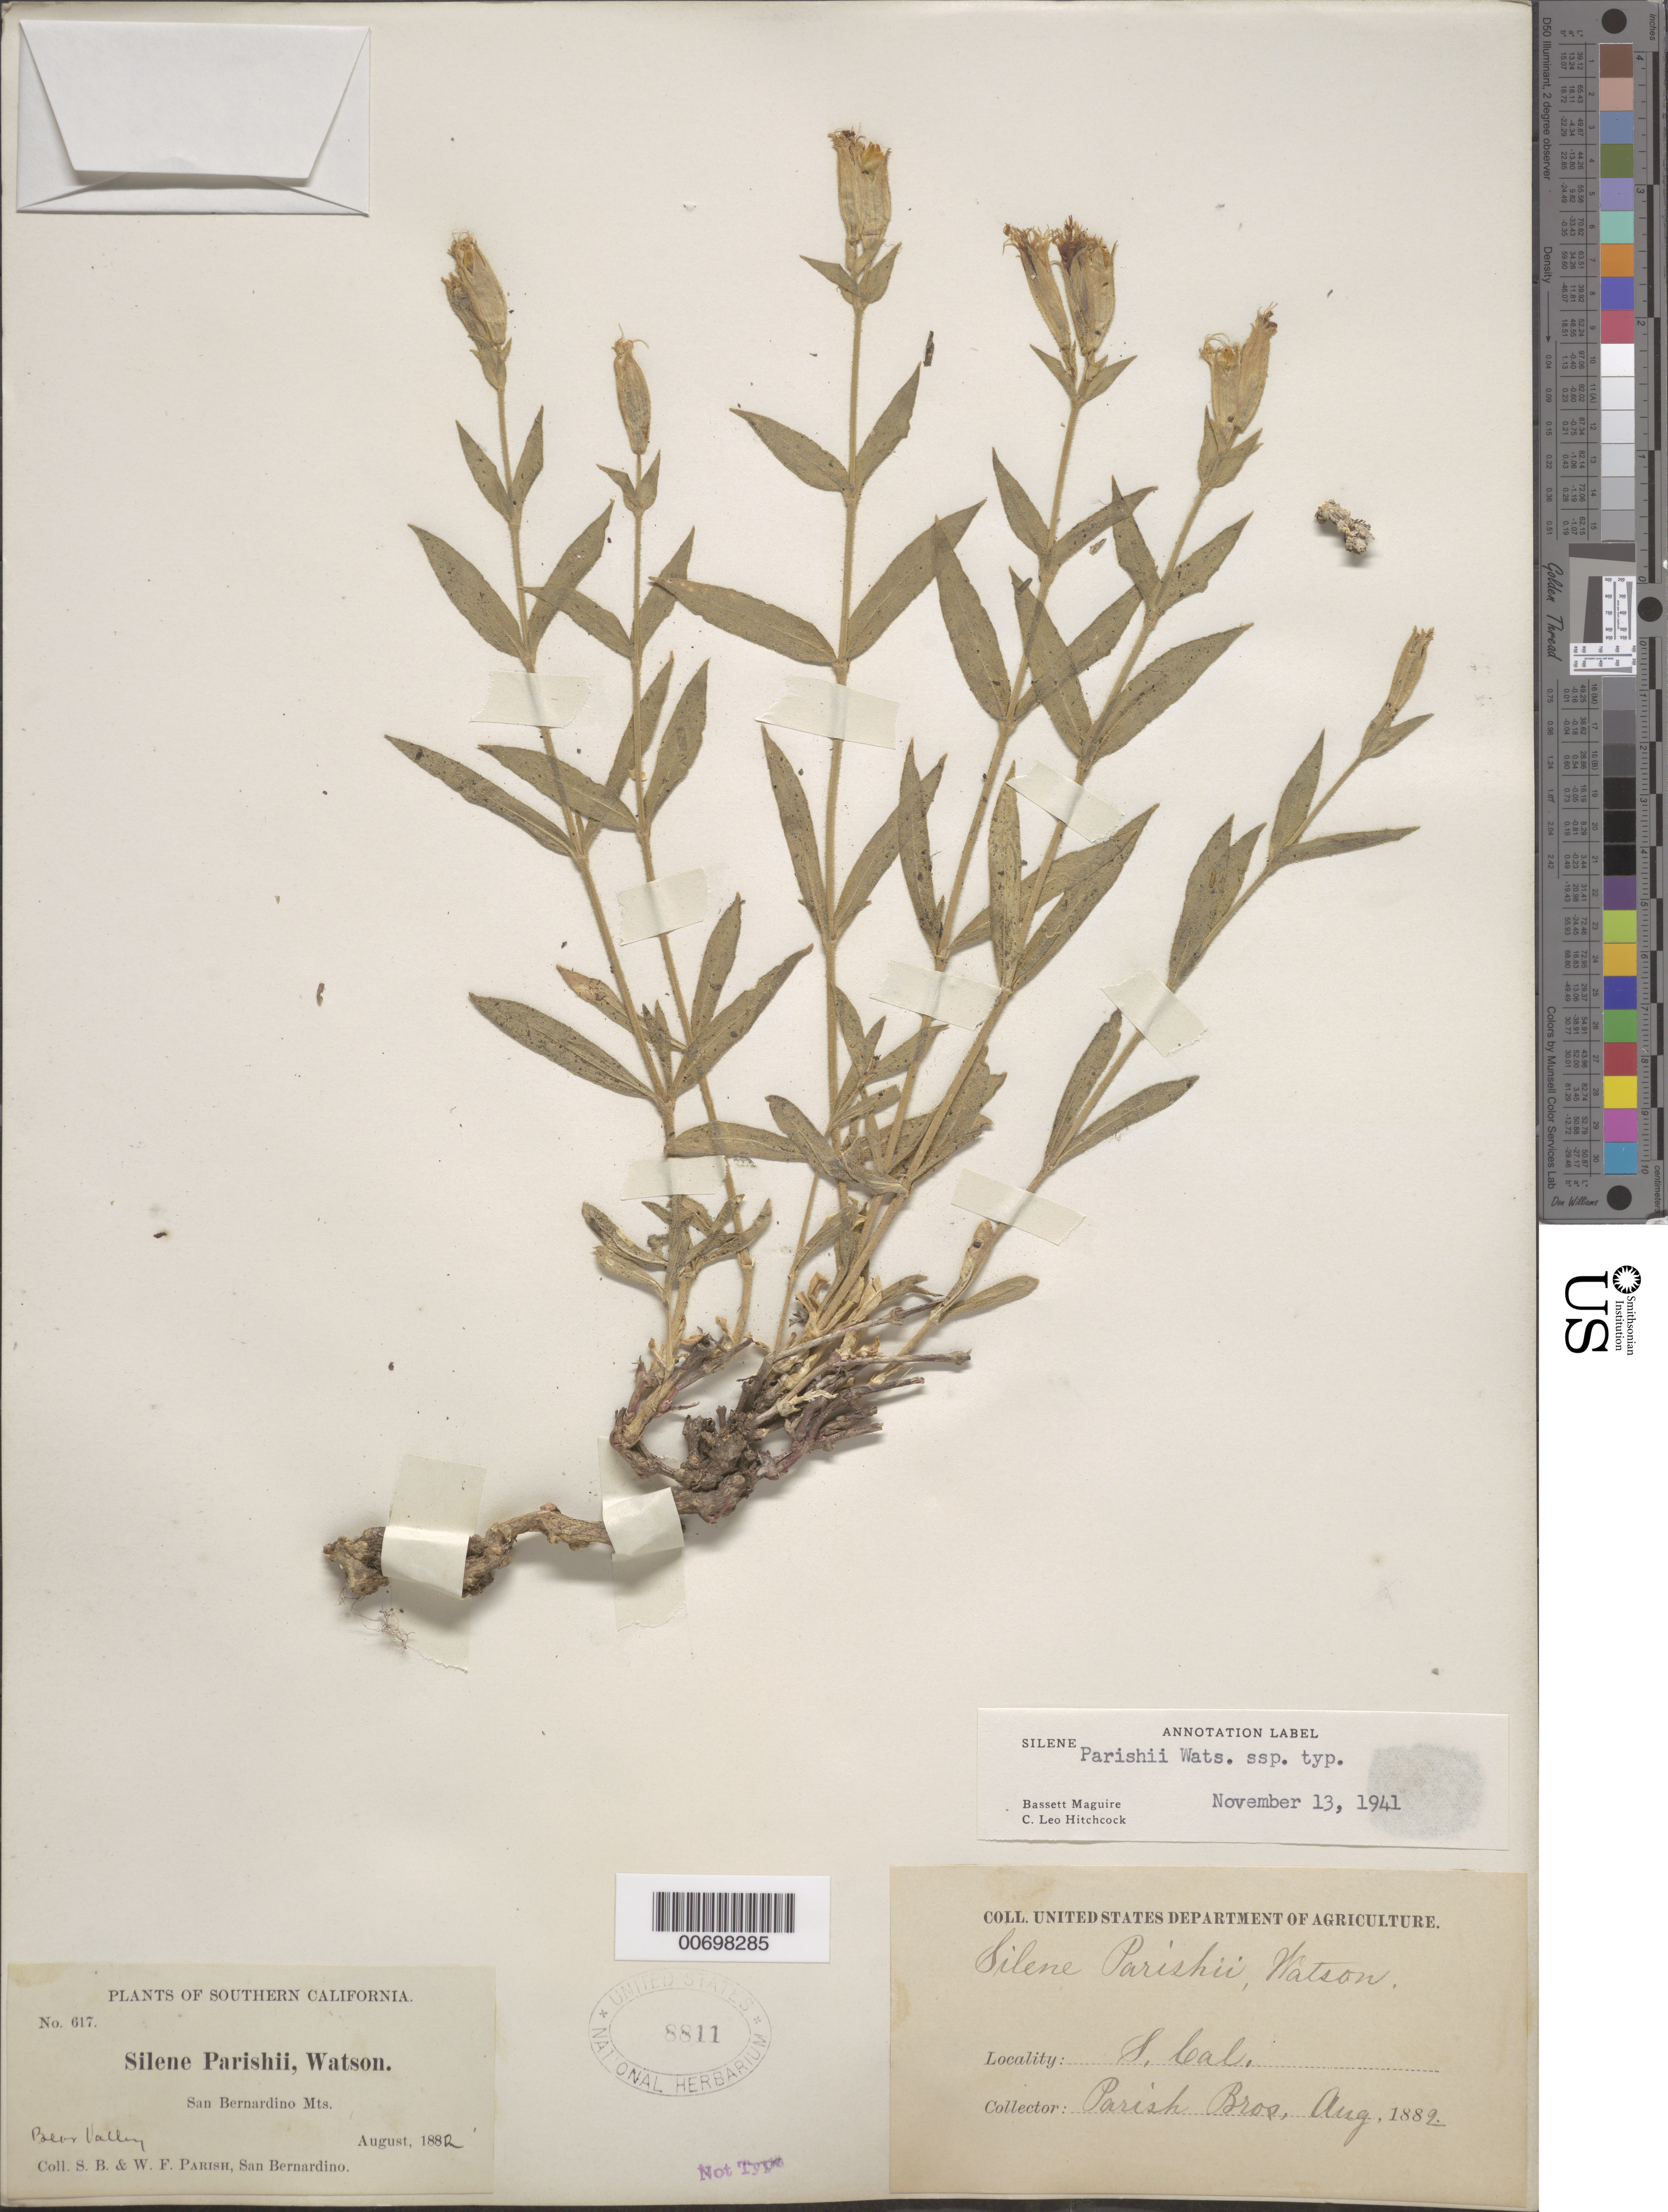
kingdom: Plantae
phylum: Tracheophyta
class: Magnoliopsida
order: Caryophyllales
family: Caryophyllaceae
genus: Silene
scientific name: Silene parishii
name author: S. Watson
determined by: Maguire, B.; Hitchcock, C. L.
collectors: S. B. Parish & W. F. Parish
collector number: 617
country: United States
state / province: California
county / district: San Bernardino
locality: Bear Valley, San Bernardino Mts.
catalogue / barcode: US 8811